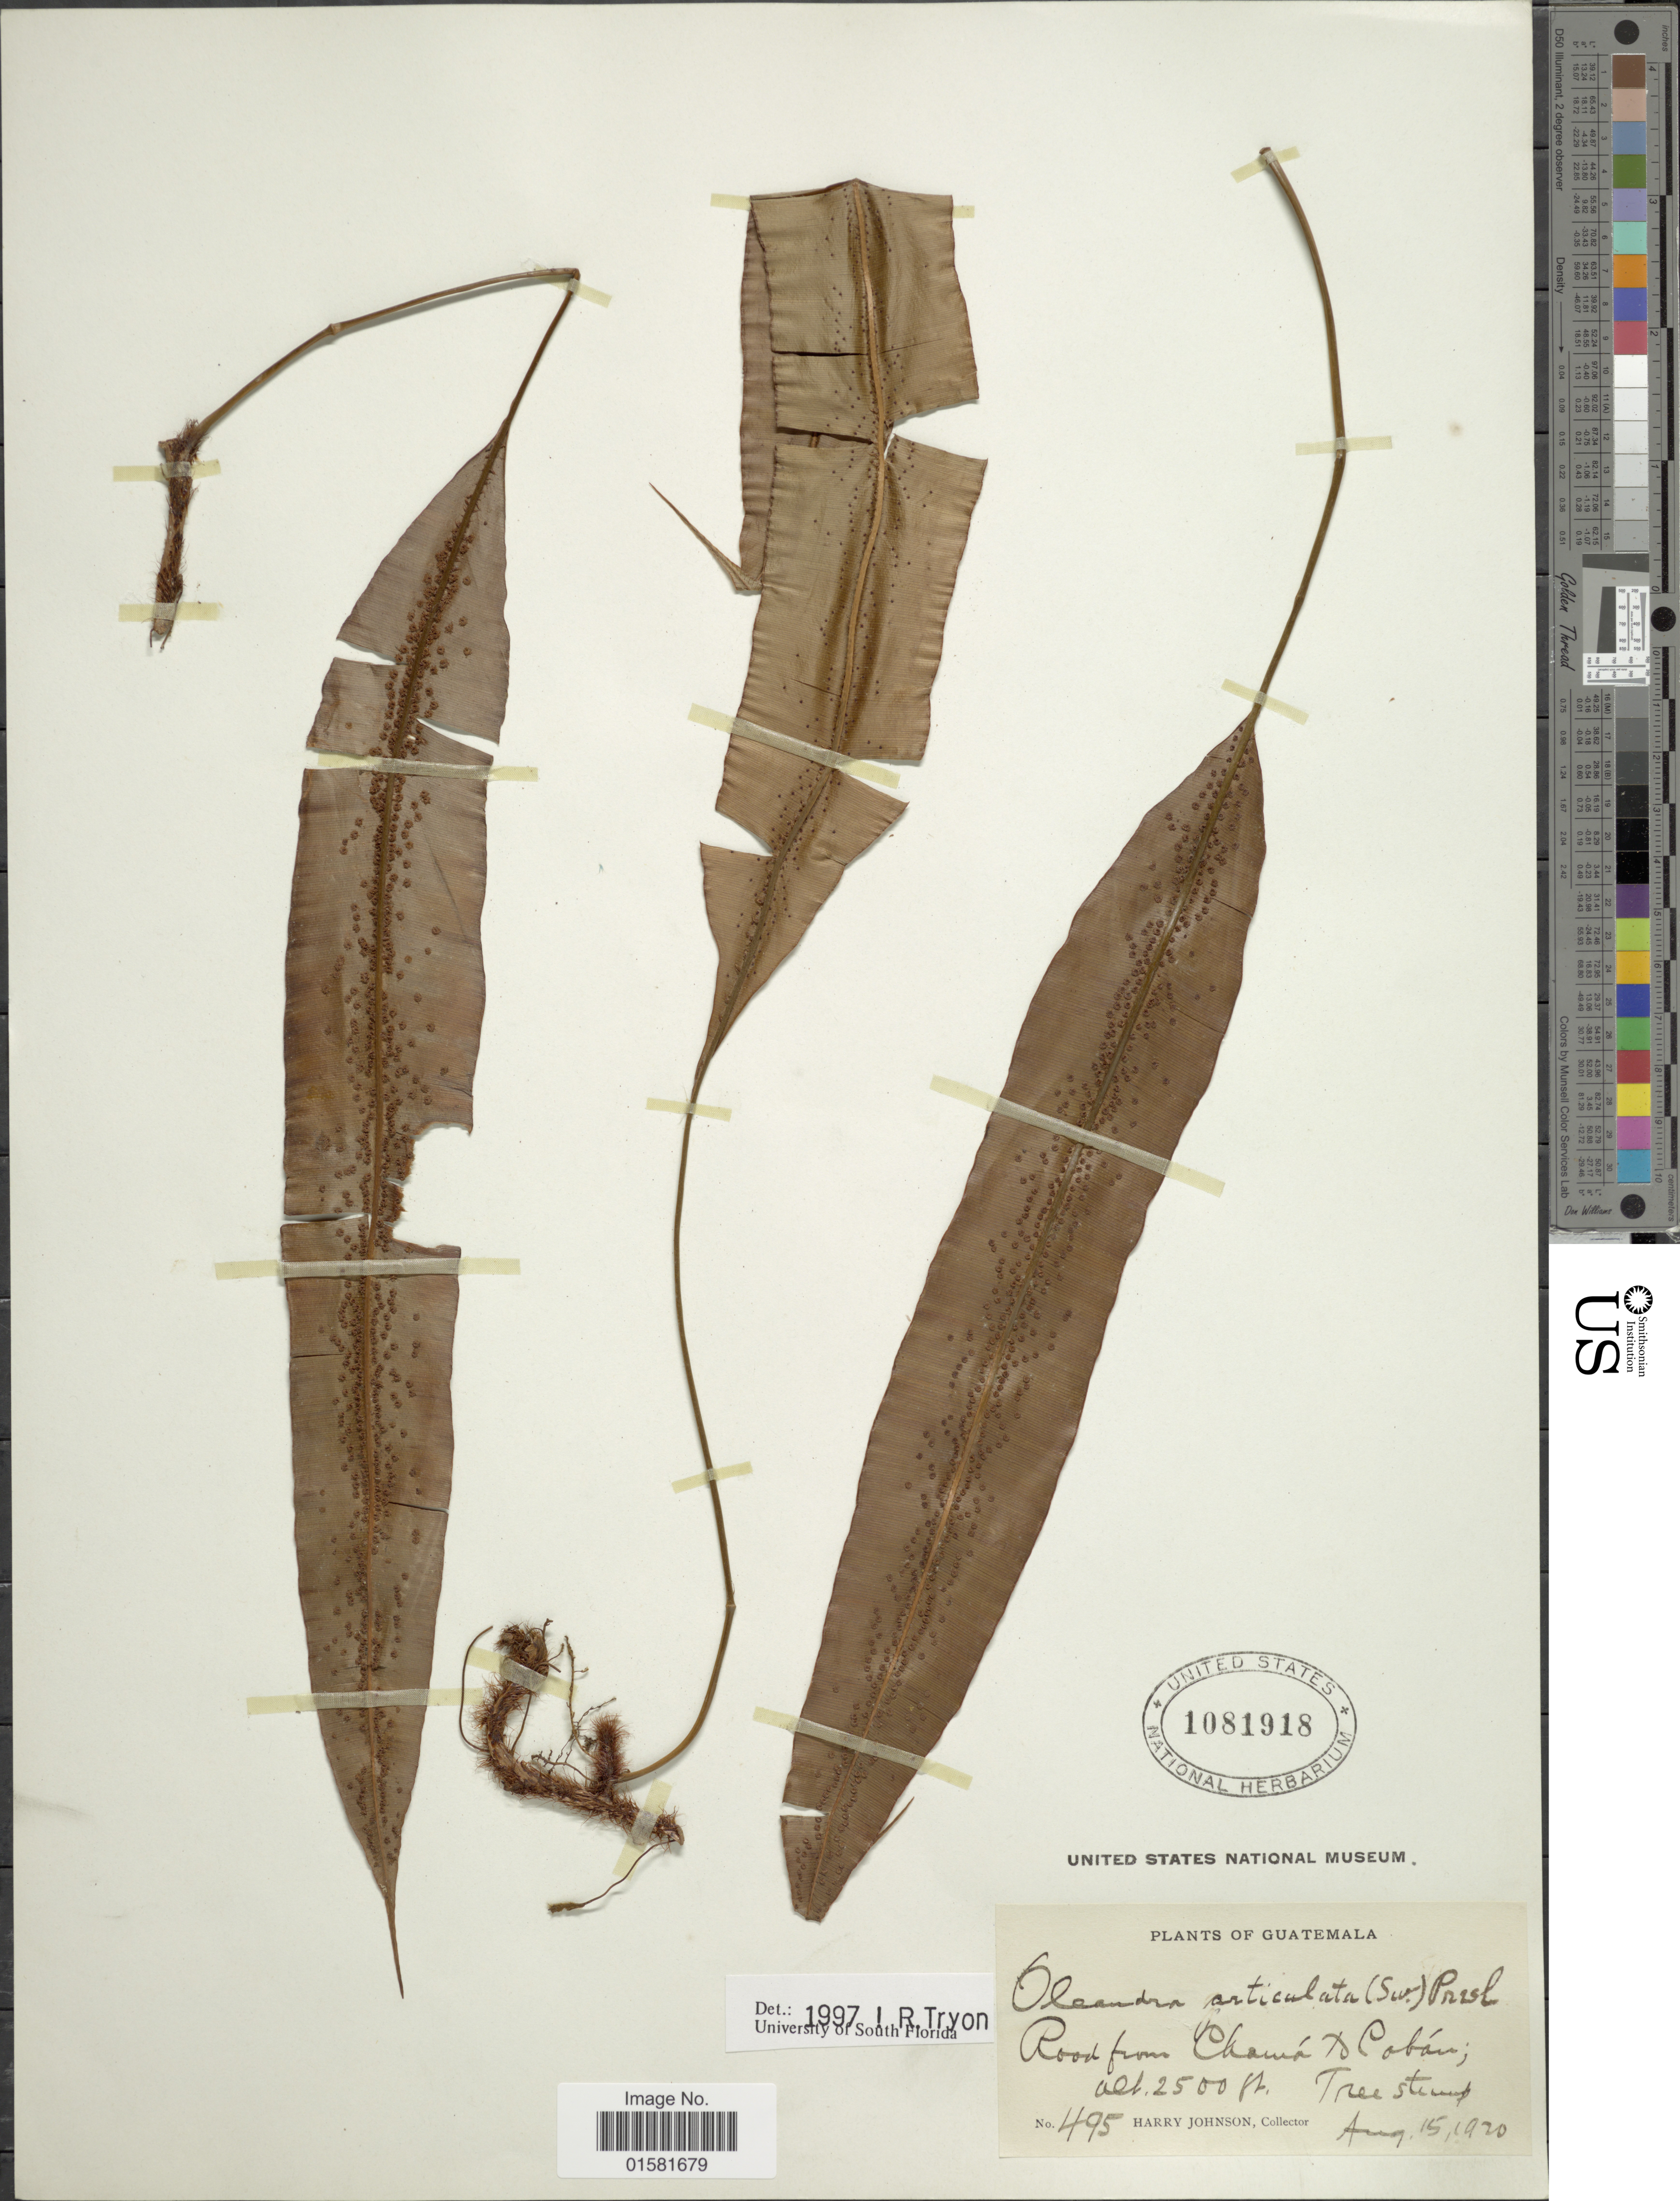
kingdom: Plantae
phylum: Tracheophyta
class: Polypodiopsida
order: Polypodiales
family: Oleandraceae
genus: Oleandra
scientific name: Oleandra articulata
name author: (Sw.) C. Presl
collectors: H. Johnson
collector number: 495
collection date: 1920-08-15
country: Guatemala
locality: Road from Chama to Coban, Tree strump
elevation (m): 762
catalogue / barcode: US 1081918